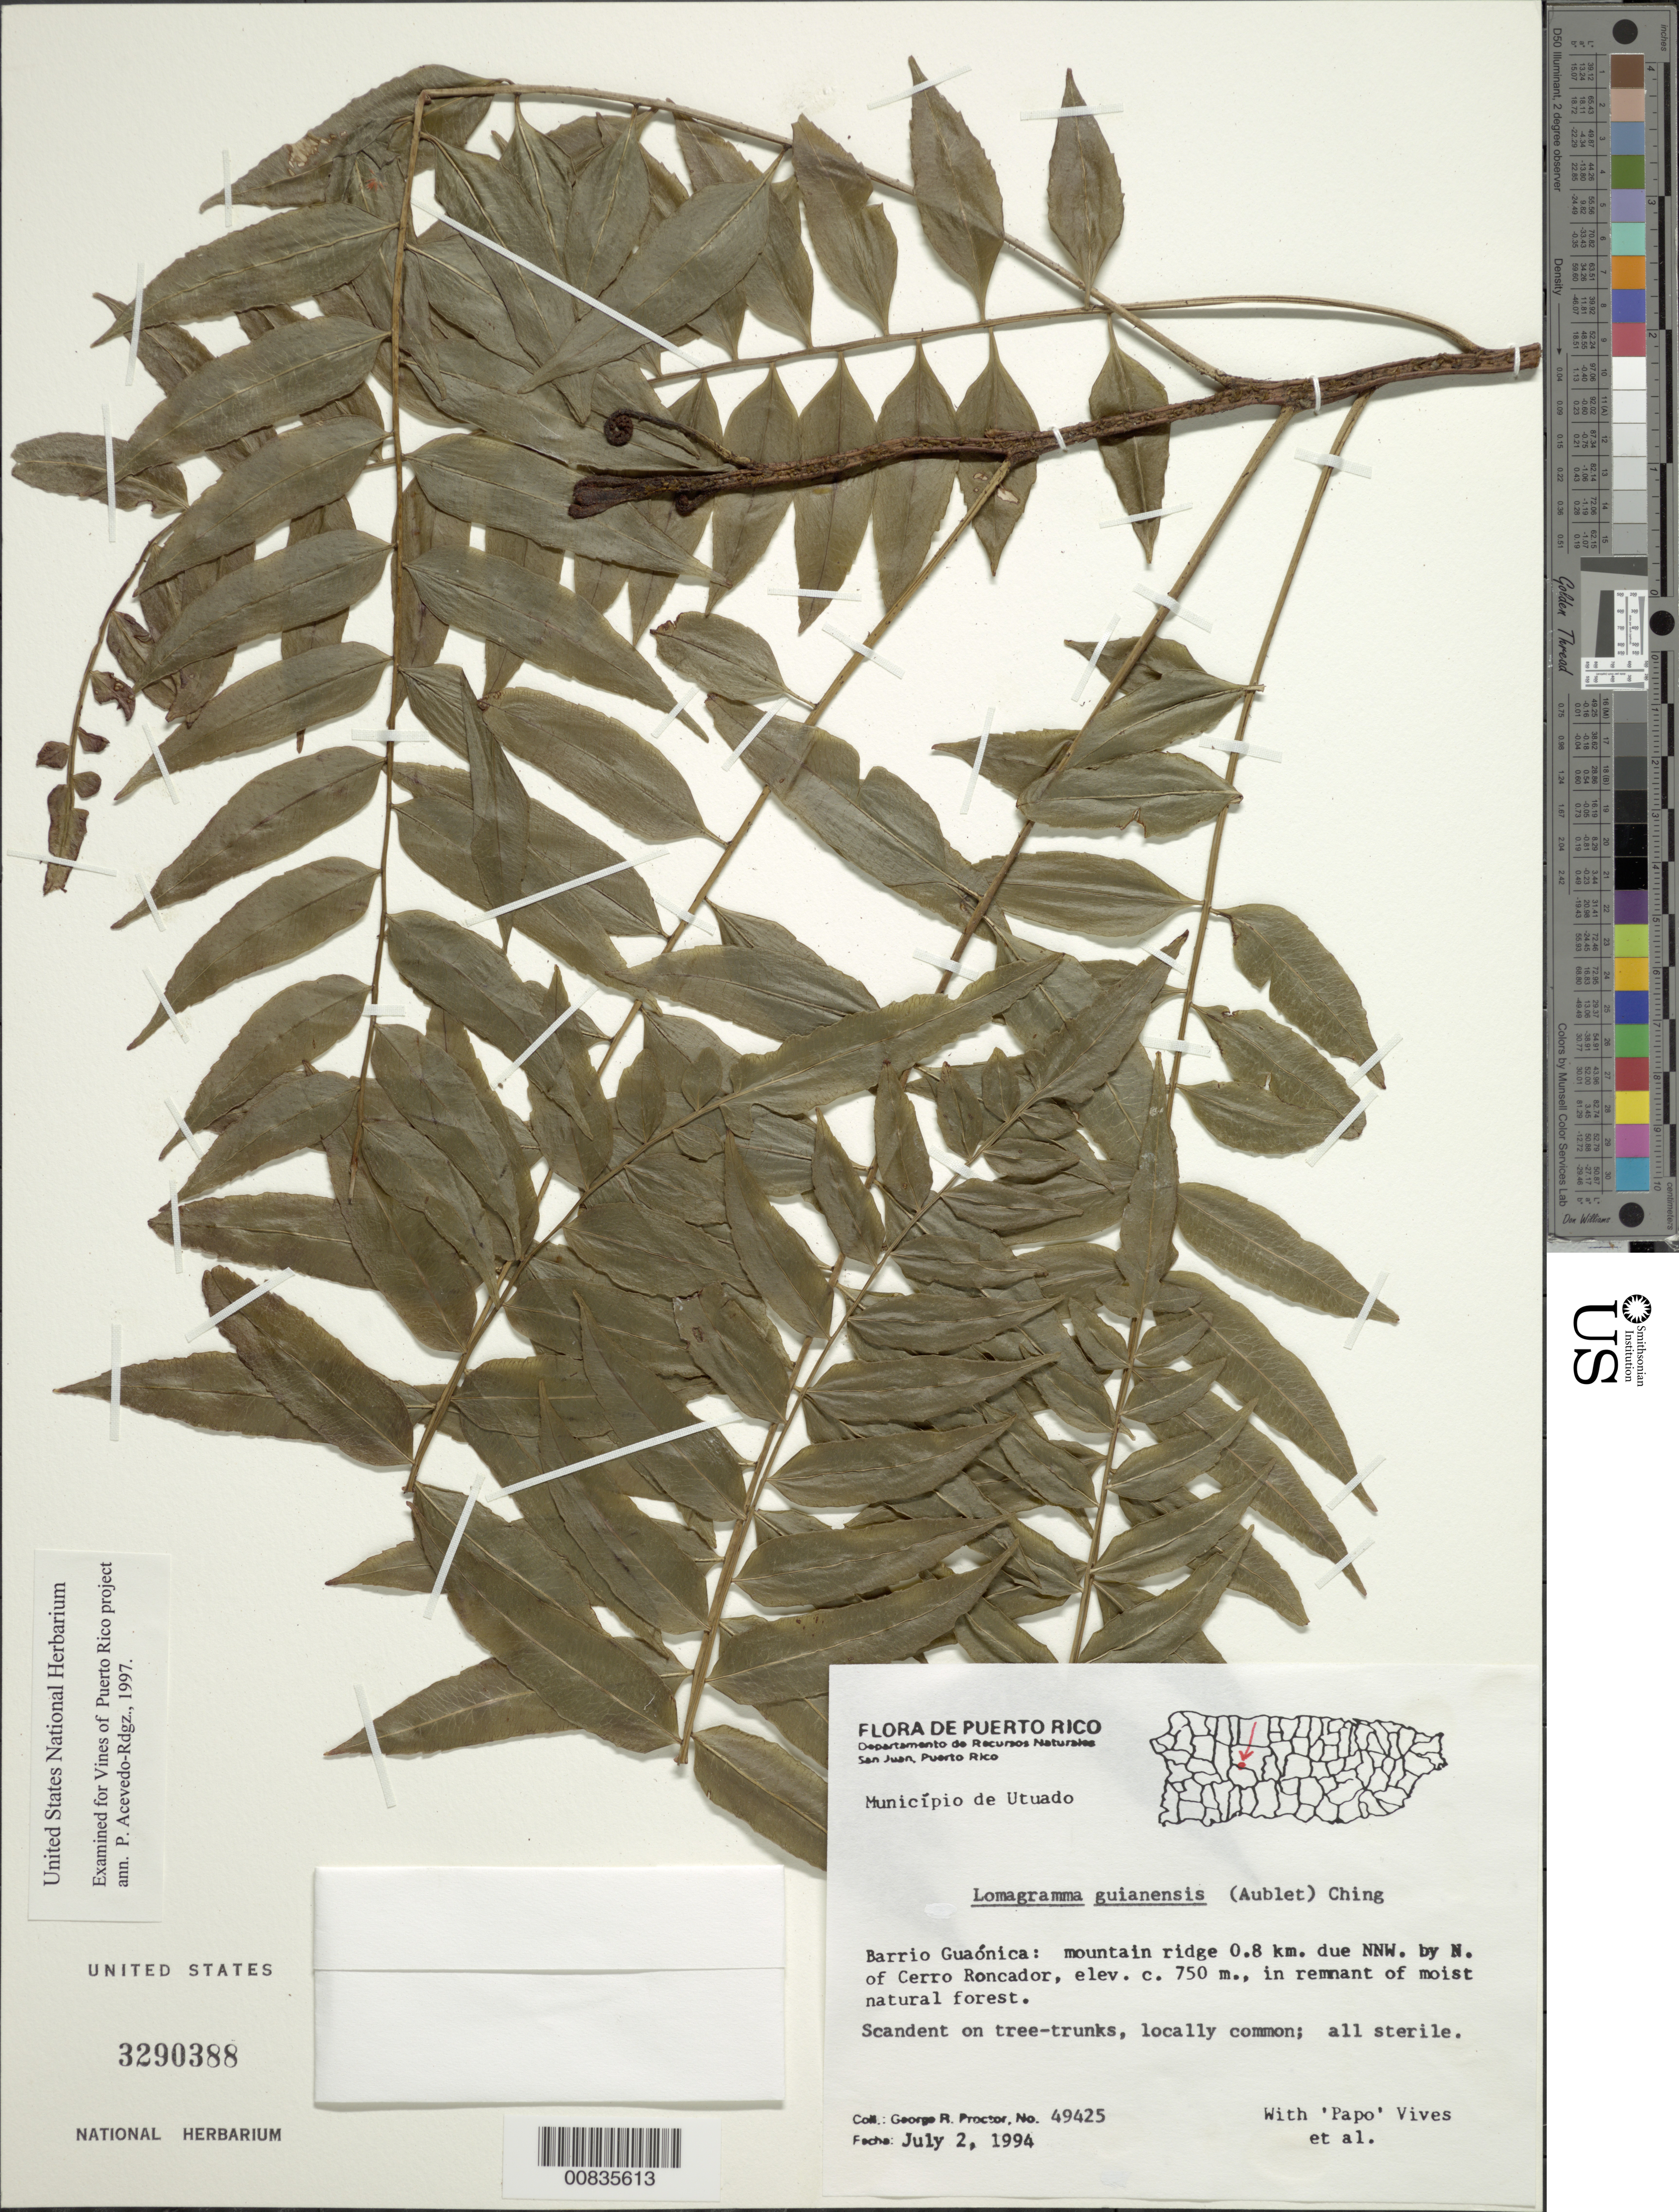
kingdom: Plantae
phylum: Tracheophyta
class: Polypodiopsida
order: Polypodiales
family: Dryopteridaceae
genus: Mickelia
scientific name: Mickelia guianensis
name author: (Aubl.) R.C. Moran et al.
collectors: G. R. Proctor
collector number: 49425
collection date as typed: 02 Jul 1994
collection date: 1994-07-02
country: Puerto Rico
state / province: Utuado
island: Puerto Rico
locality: Mun. Utuado, Barrio Guaónica, 0.8 km NNW by N of Cerro Roncador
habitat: Remnant of moist natural forest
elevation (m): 750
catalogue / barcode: US 3290388